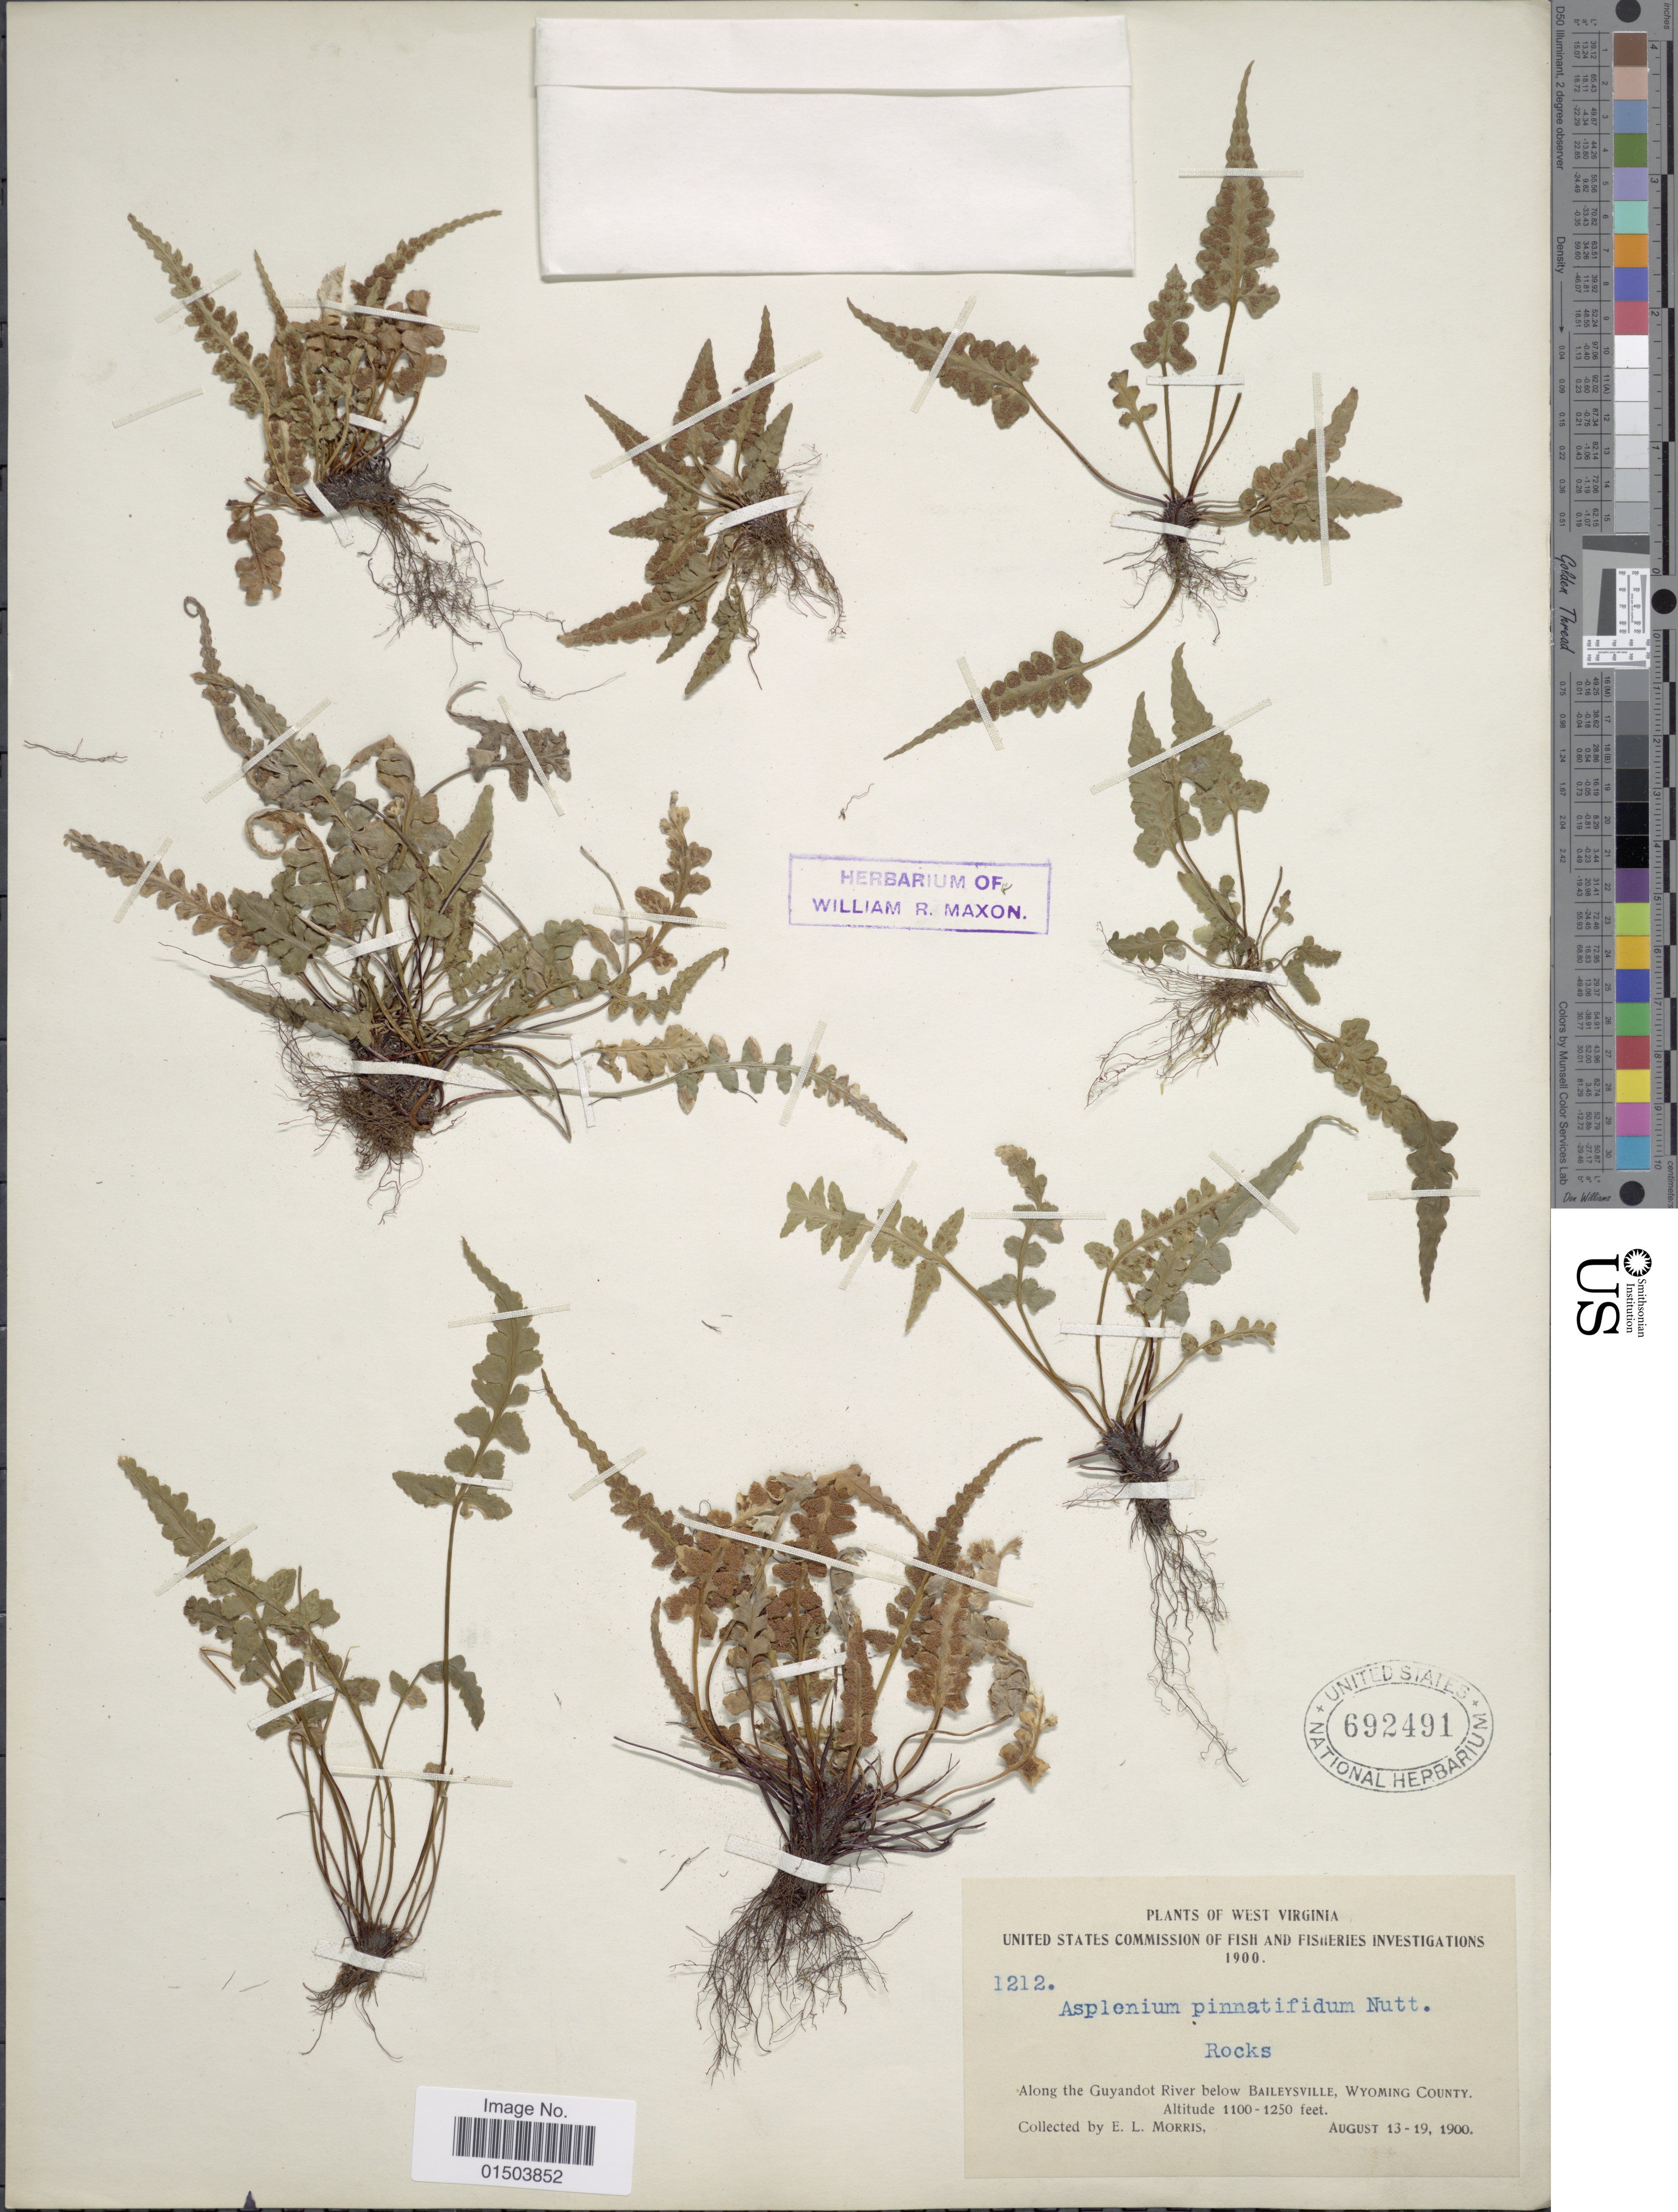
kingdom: Plantae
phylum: Tracheophyta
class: Polypodiopsida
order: Polypodiales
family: Aspleniaceae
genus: Asplenium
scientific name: Asplenium pinnatifidum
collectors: E. Morris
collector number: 1212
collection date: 1900-08-13/1900-08-19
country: United States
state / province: West Virginia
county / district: Wyoming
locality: Along the Guyandot River below Baileysville, Wyoming County.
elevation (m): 335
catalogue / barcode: US 692491